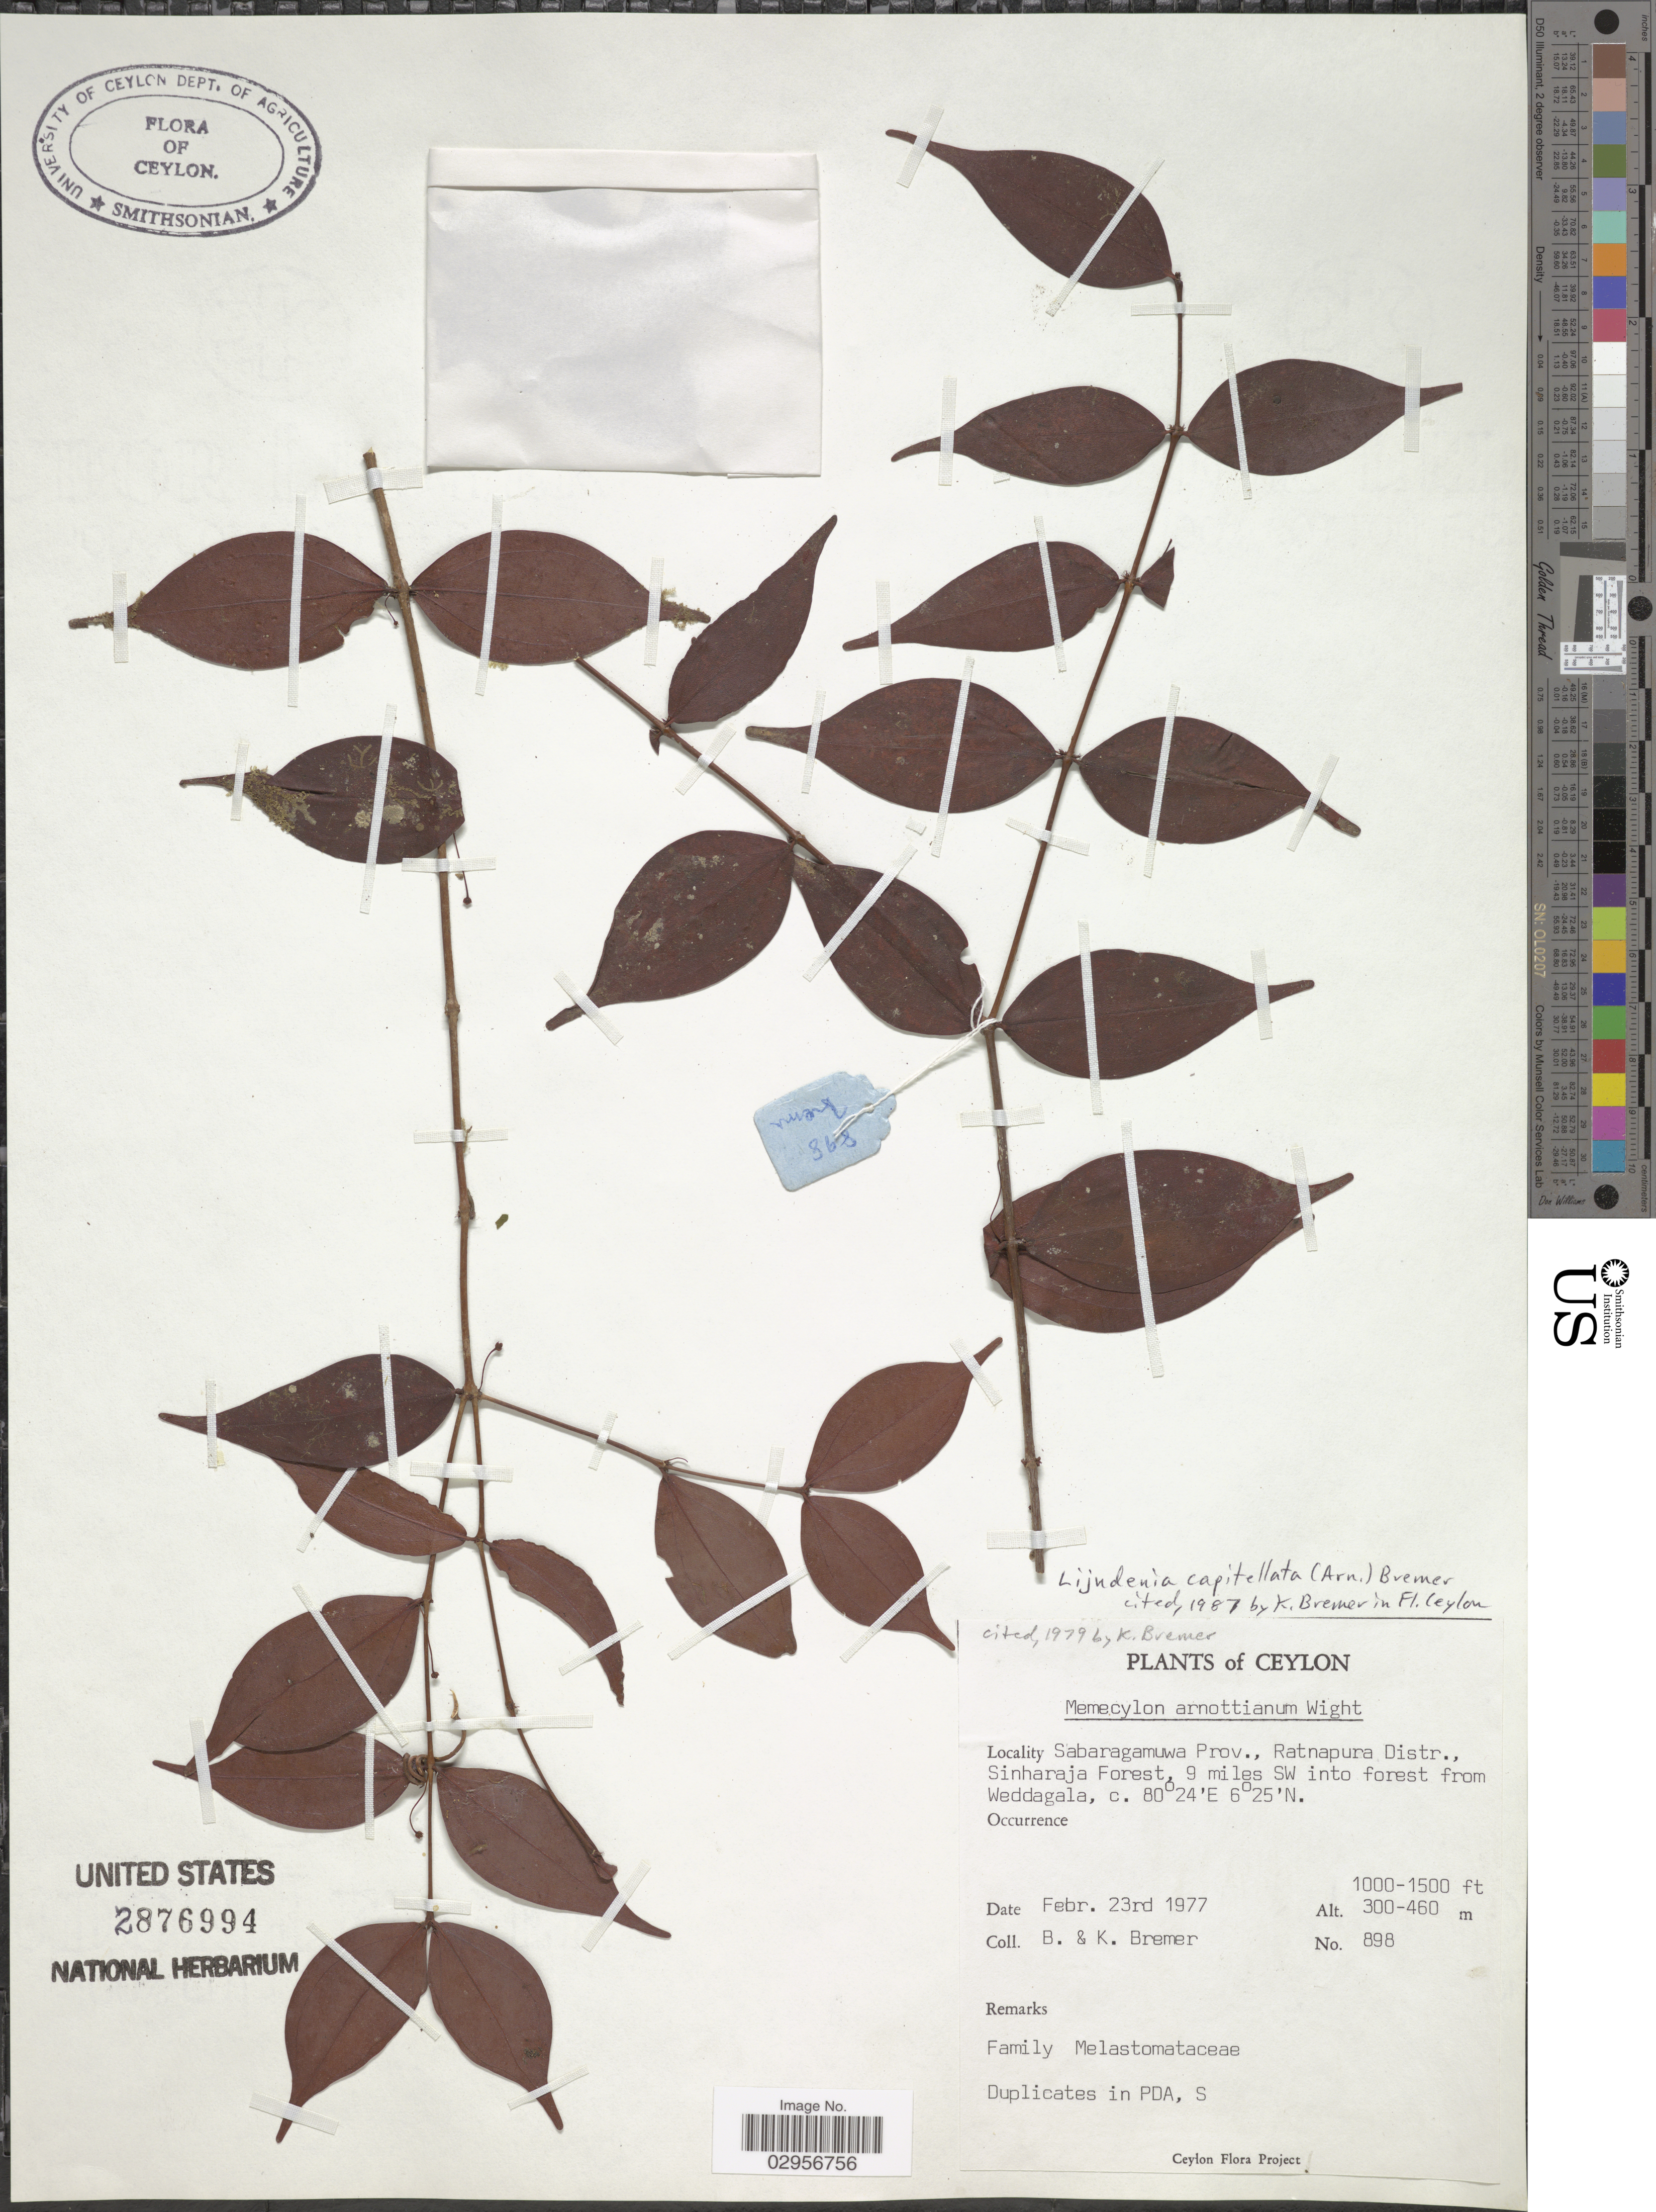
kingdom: Plantae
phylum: Tracheophyta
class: Magnoliopsida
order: Myrtales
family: Melastomataceae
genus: Lijndenia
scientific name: Lijndenia capitellata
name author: K. Bremer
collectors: B. Bremer & K. Bremer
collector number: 898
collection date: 1977-02-23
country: Sri Lanka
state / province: Sabaragamuwa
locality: Ceylon, Sabaragamuwa Prov., Ratnapura Distr., Sinharaja Forest, 9 miles SW into forest from Weddagala.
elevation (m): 300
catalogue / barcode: US 2876994